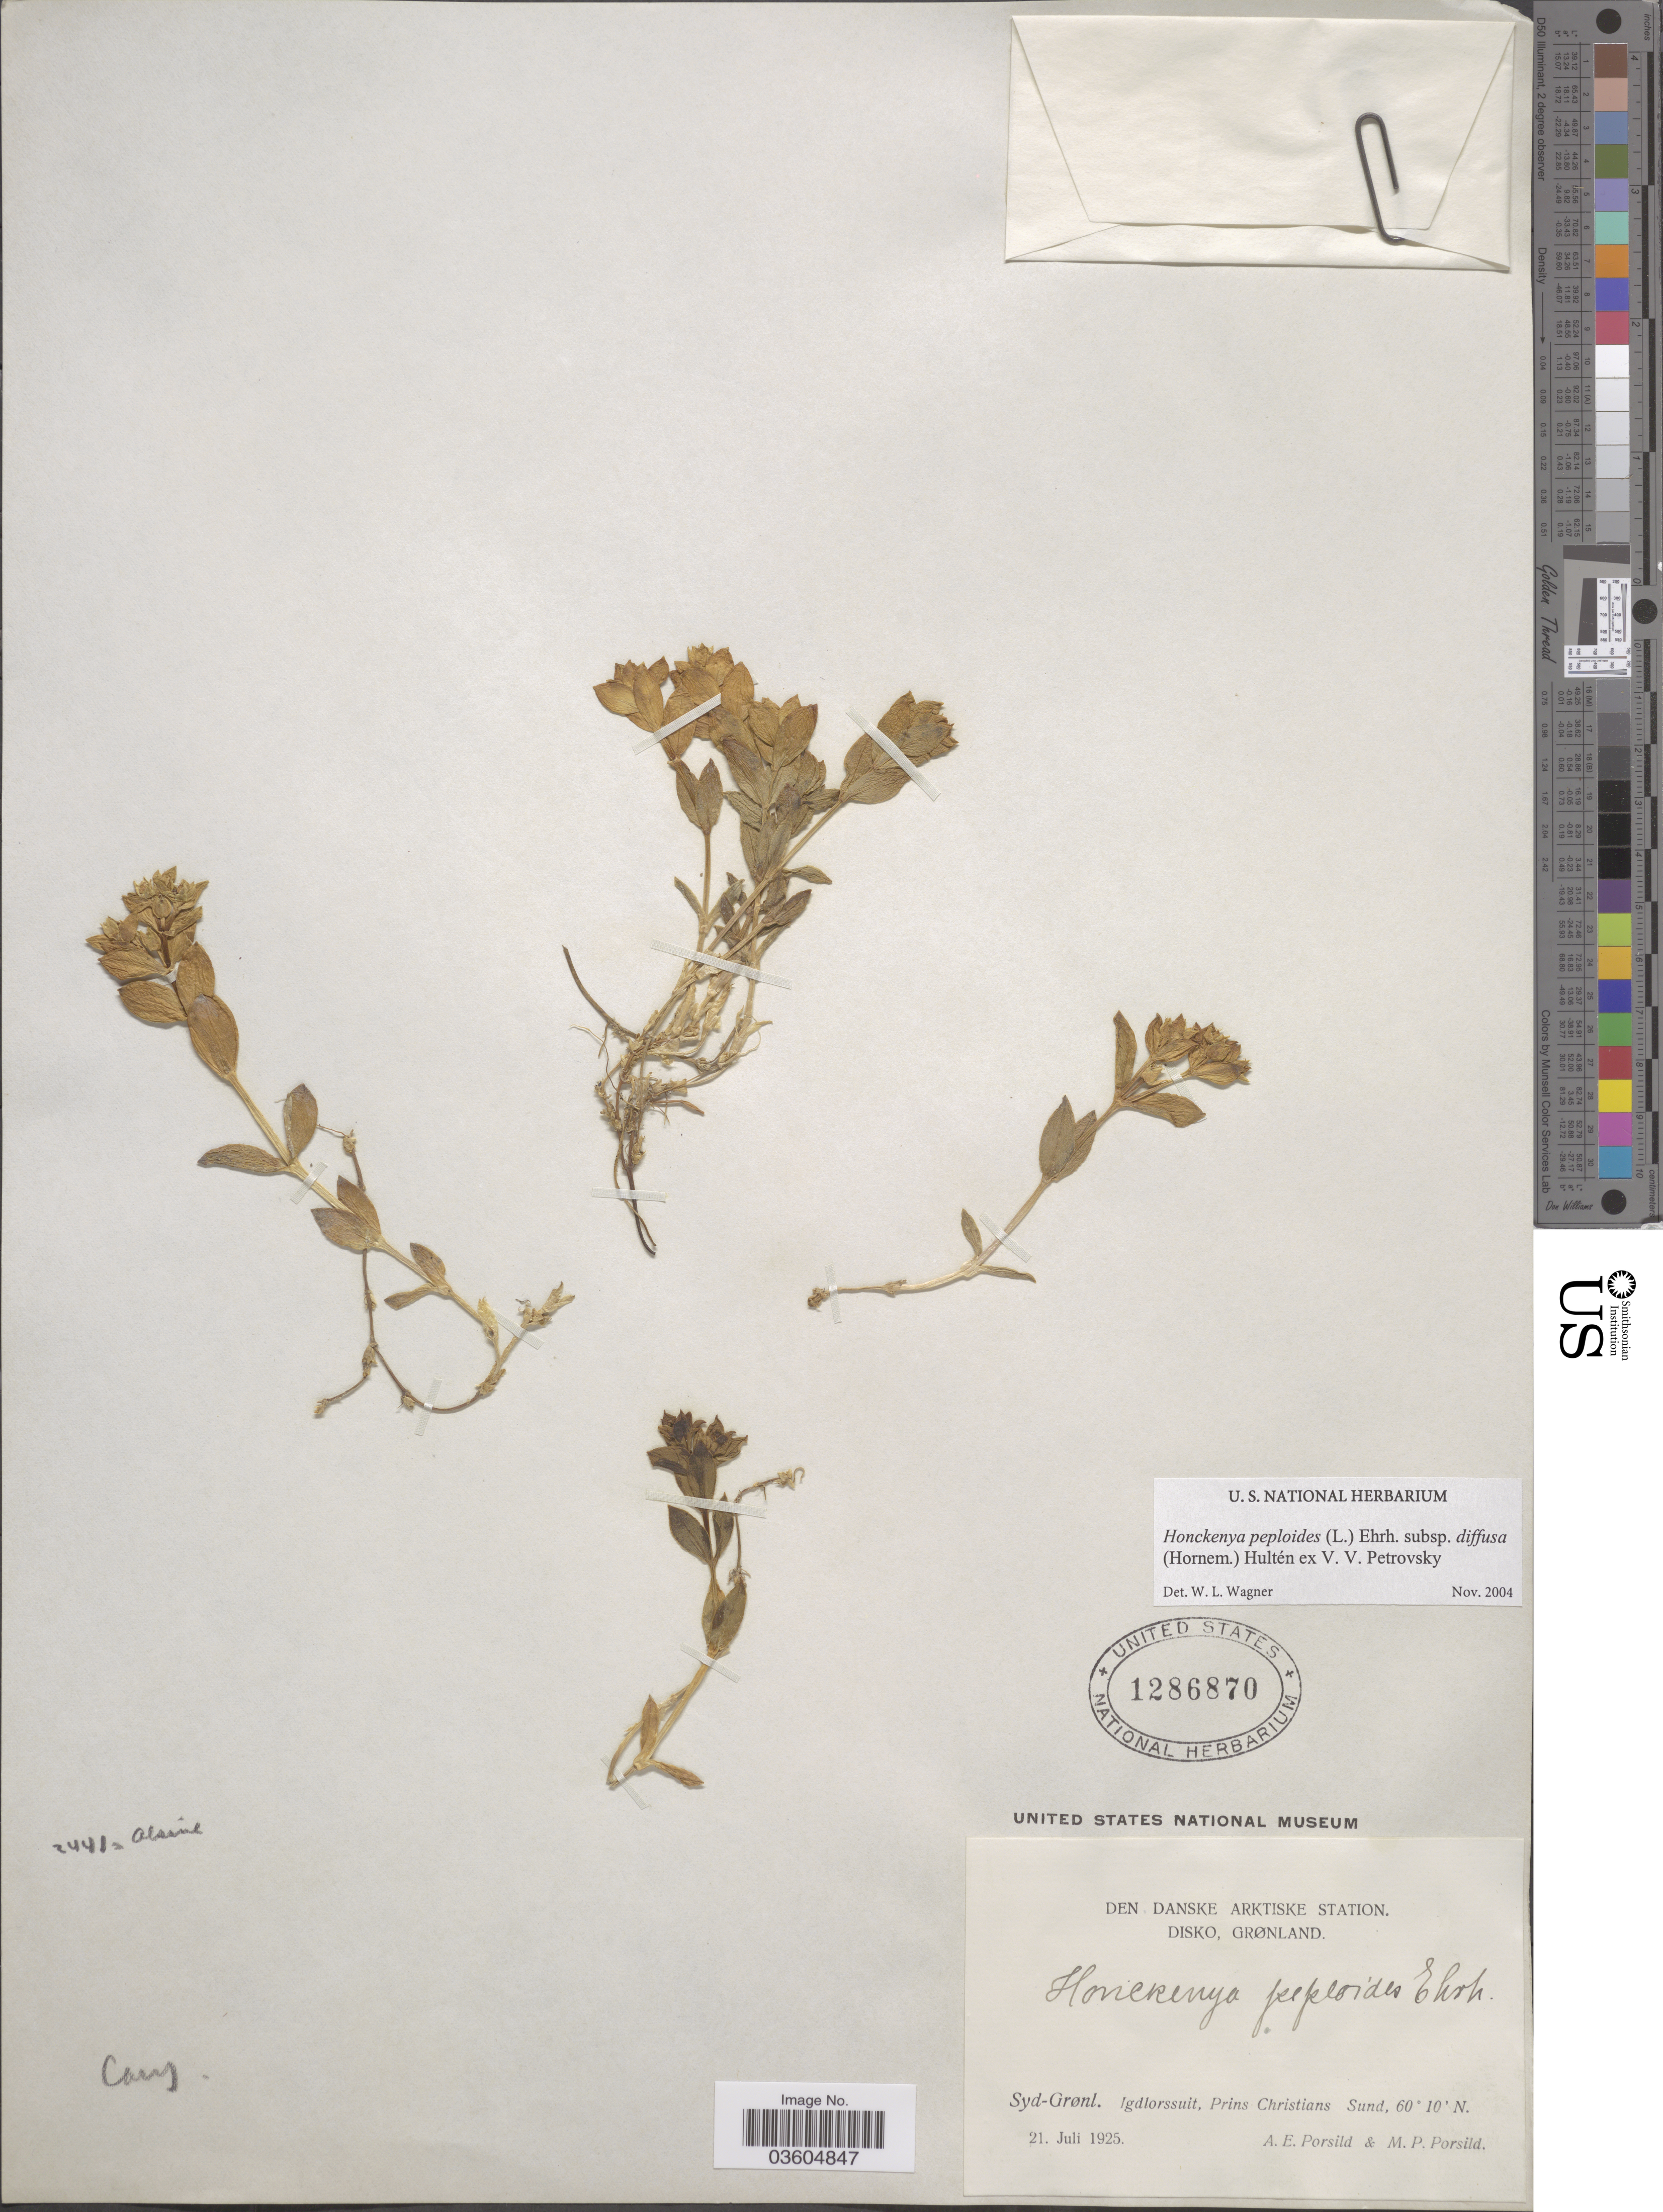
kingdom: Plantae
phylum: Tracheophyta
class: Magnoliopsida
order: Caryophyllales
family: Caryophyllaceae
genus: Honckenya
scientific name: Honckenya peploides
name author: (L.) Ehrh.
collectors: A. E. Porsild & M. P. Porsild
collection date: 1925-07-21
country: Greenland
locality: Den Danske Arktiske Station. Disko, Grønland. Syd-Grønl. Igdlorssuit, Prins Christians Sund.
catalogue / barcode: US 1286870